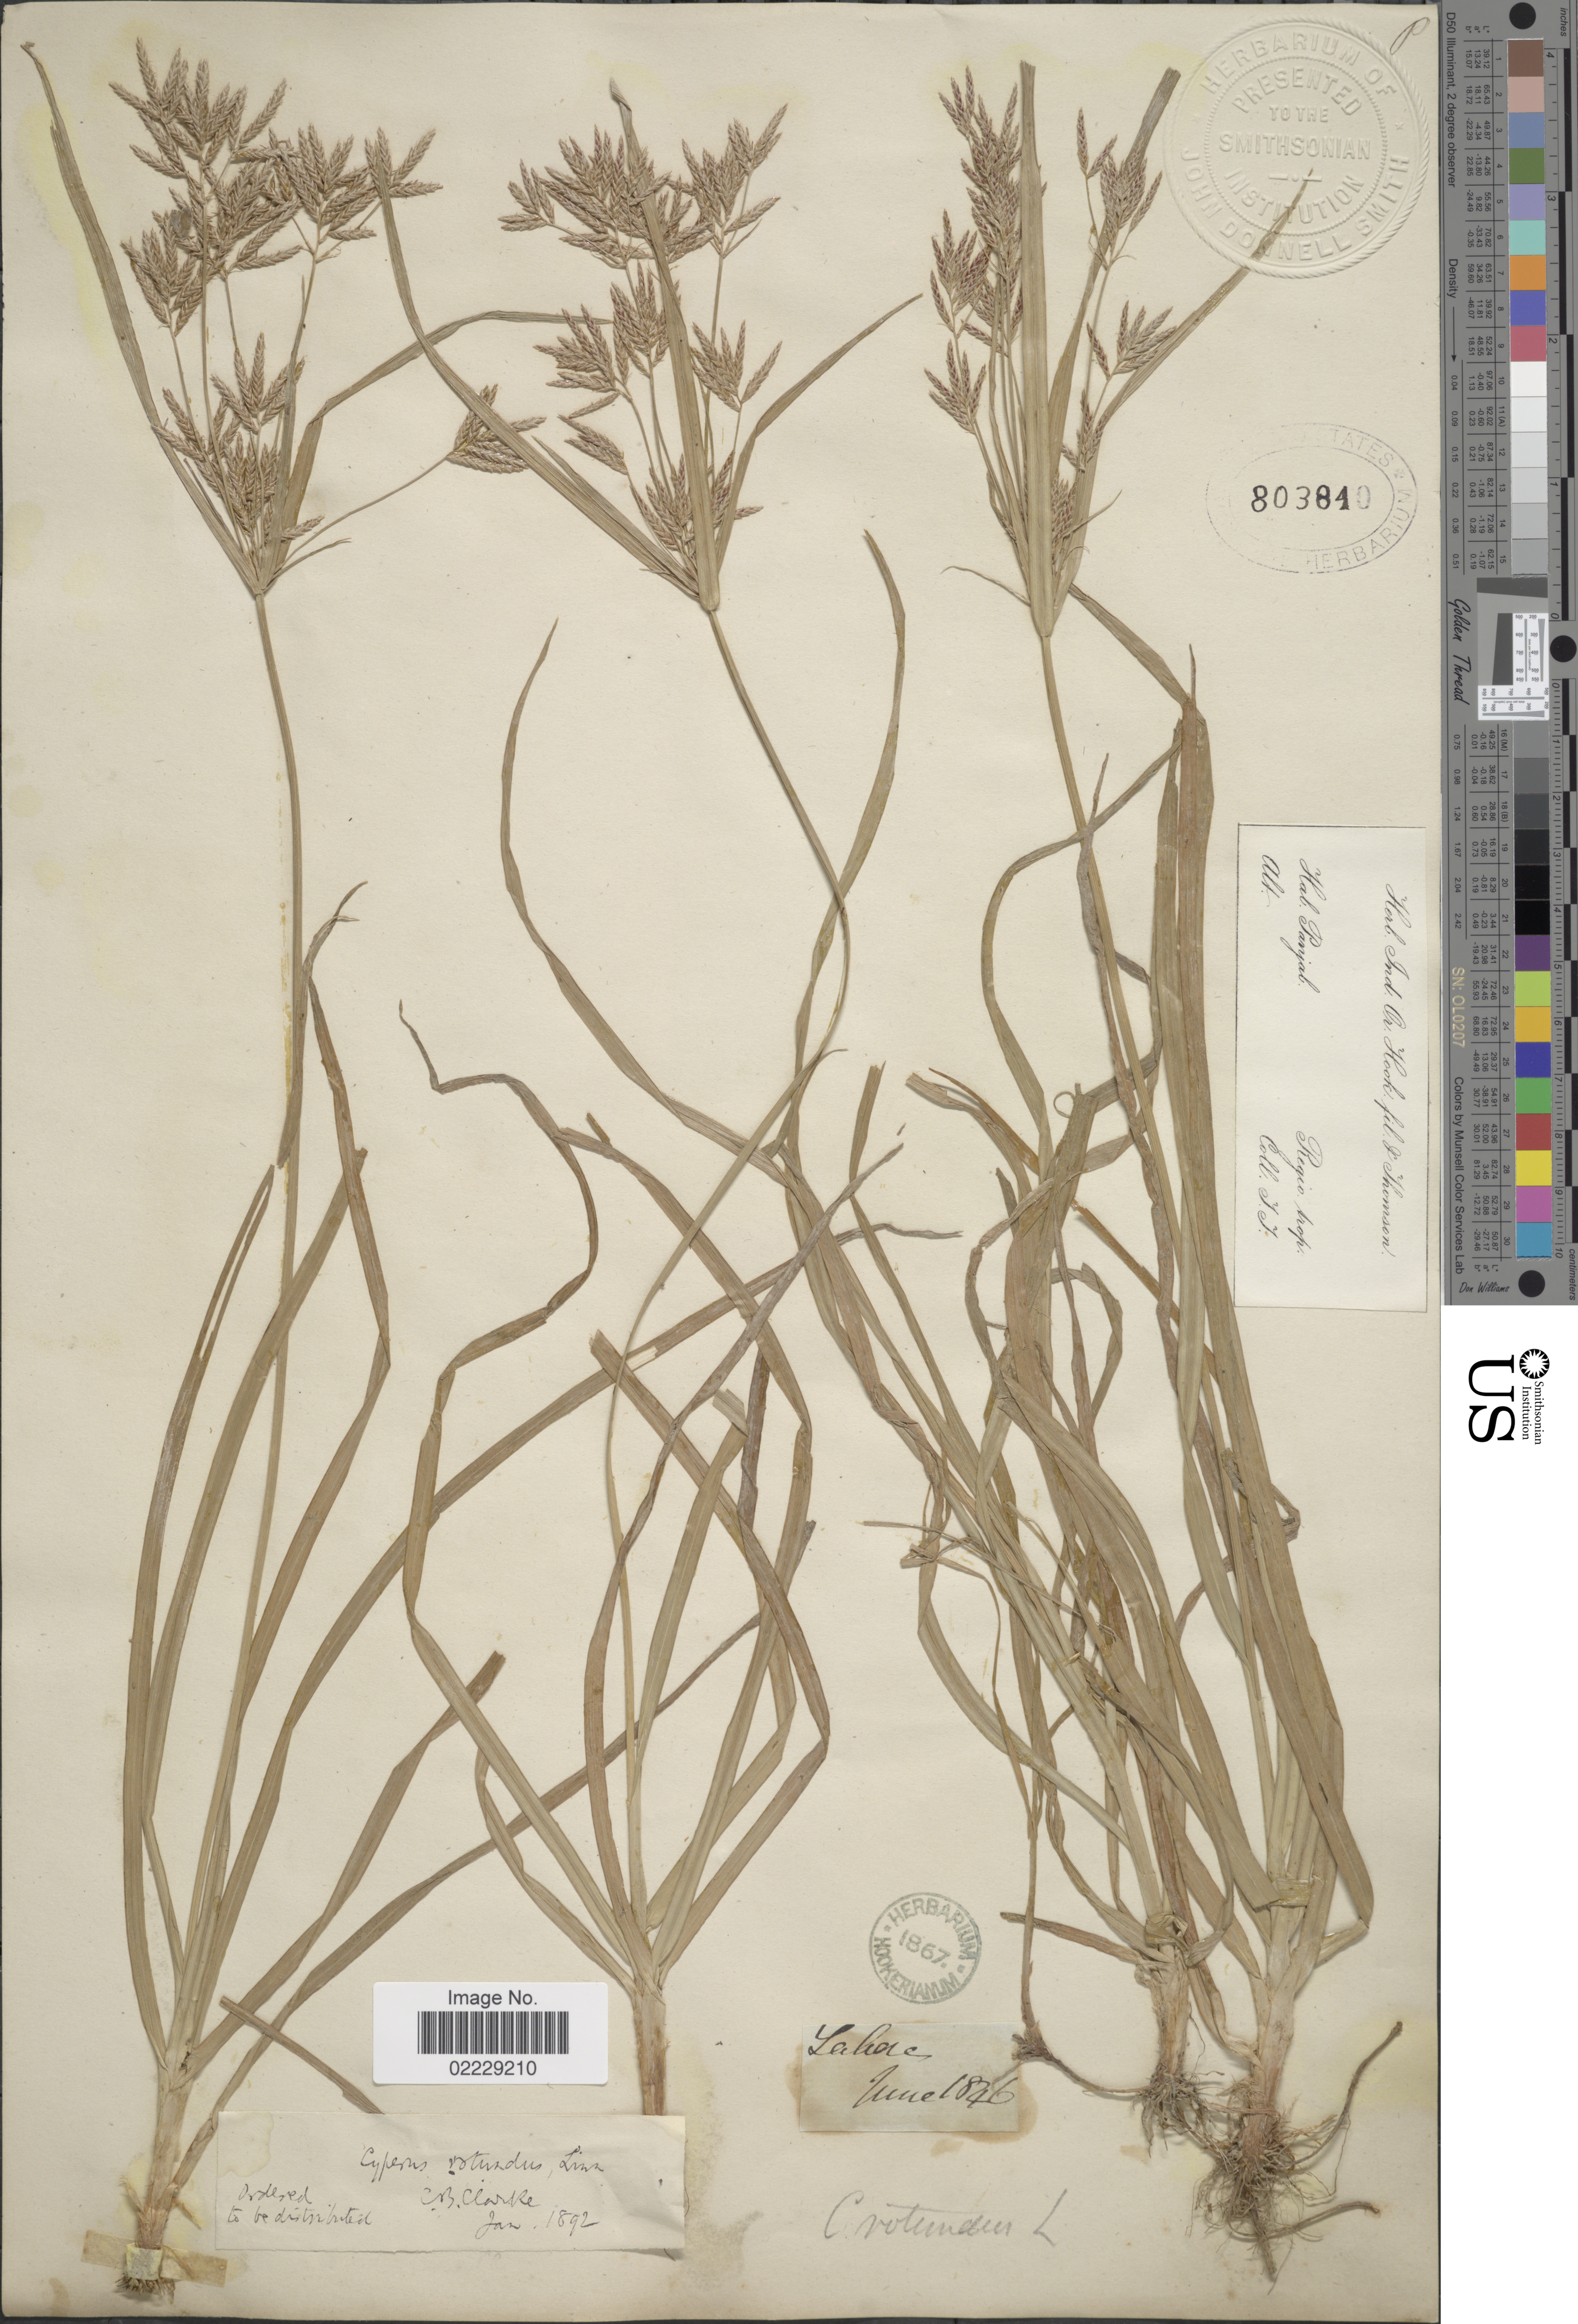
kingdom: Plantae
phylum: Tracheophyta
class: Liliopsida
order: Poales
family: Cyperaceae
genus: Cyperus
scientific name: Cyperus rotundus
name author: L.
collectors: T. Thomson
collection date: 1846-06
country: Pakistan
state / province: Punjab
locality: British India, Panjab, Regio trop., Lahore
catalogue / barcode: US 803840